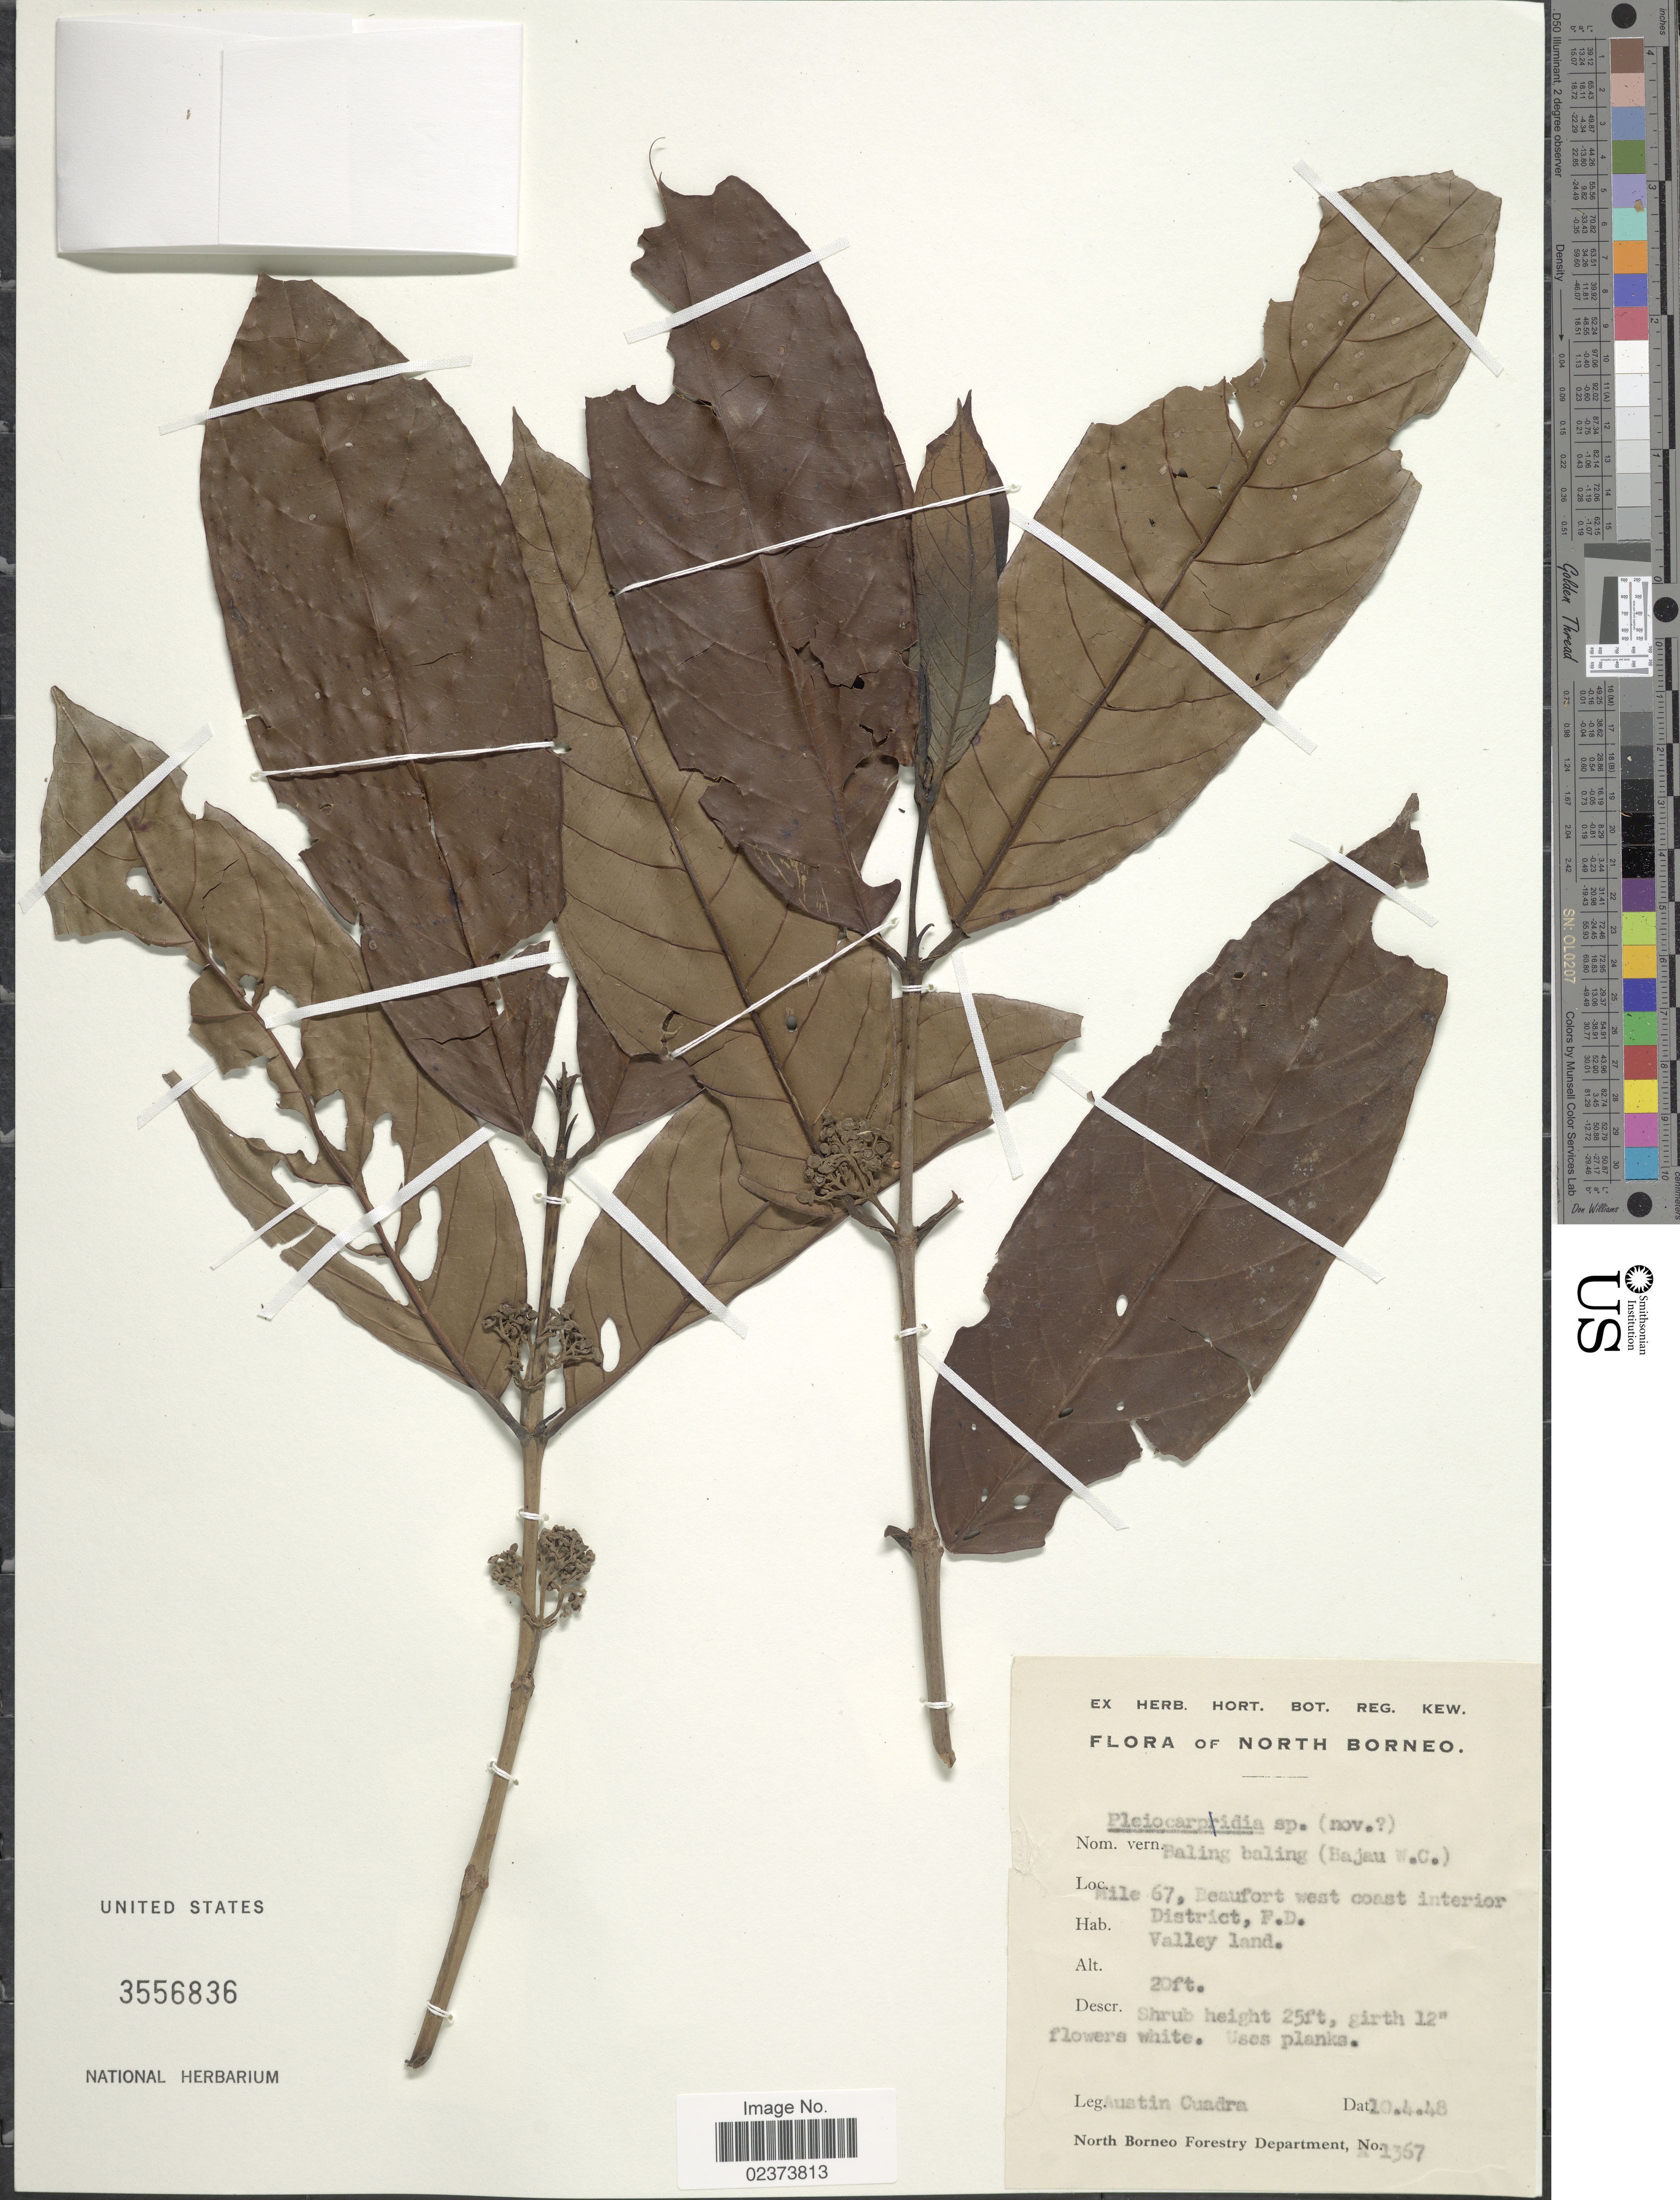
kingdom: Plantae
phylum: Tracheophyta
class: Magnoliopsida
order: Gentianales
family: Rubiaceae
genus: Pleiocarpidia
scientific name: Pleiocarpidia sp.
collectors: A. Cuadra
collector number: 1367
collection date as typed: Transcribed d/m/y: 10/4/48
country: Malaysia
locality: North Borneo, Mile 67, Beaufort west coast interior District, F.D.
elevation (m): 6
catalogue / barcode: US 3556836